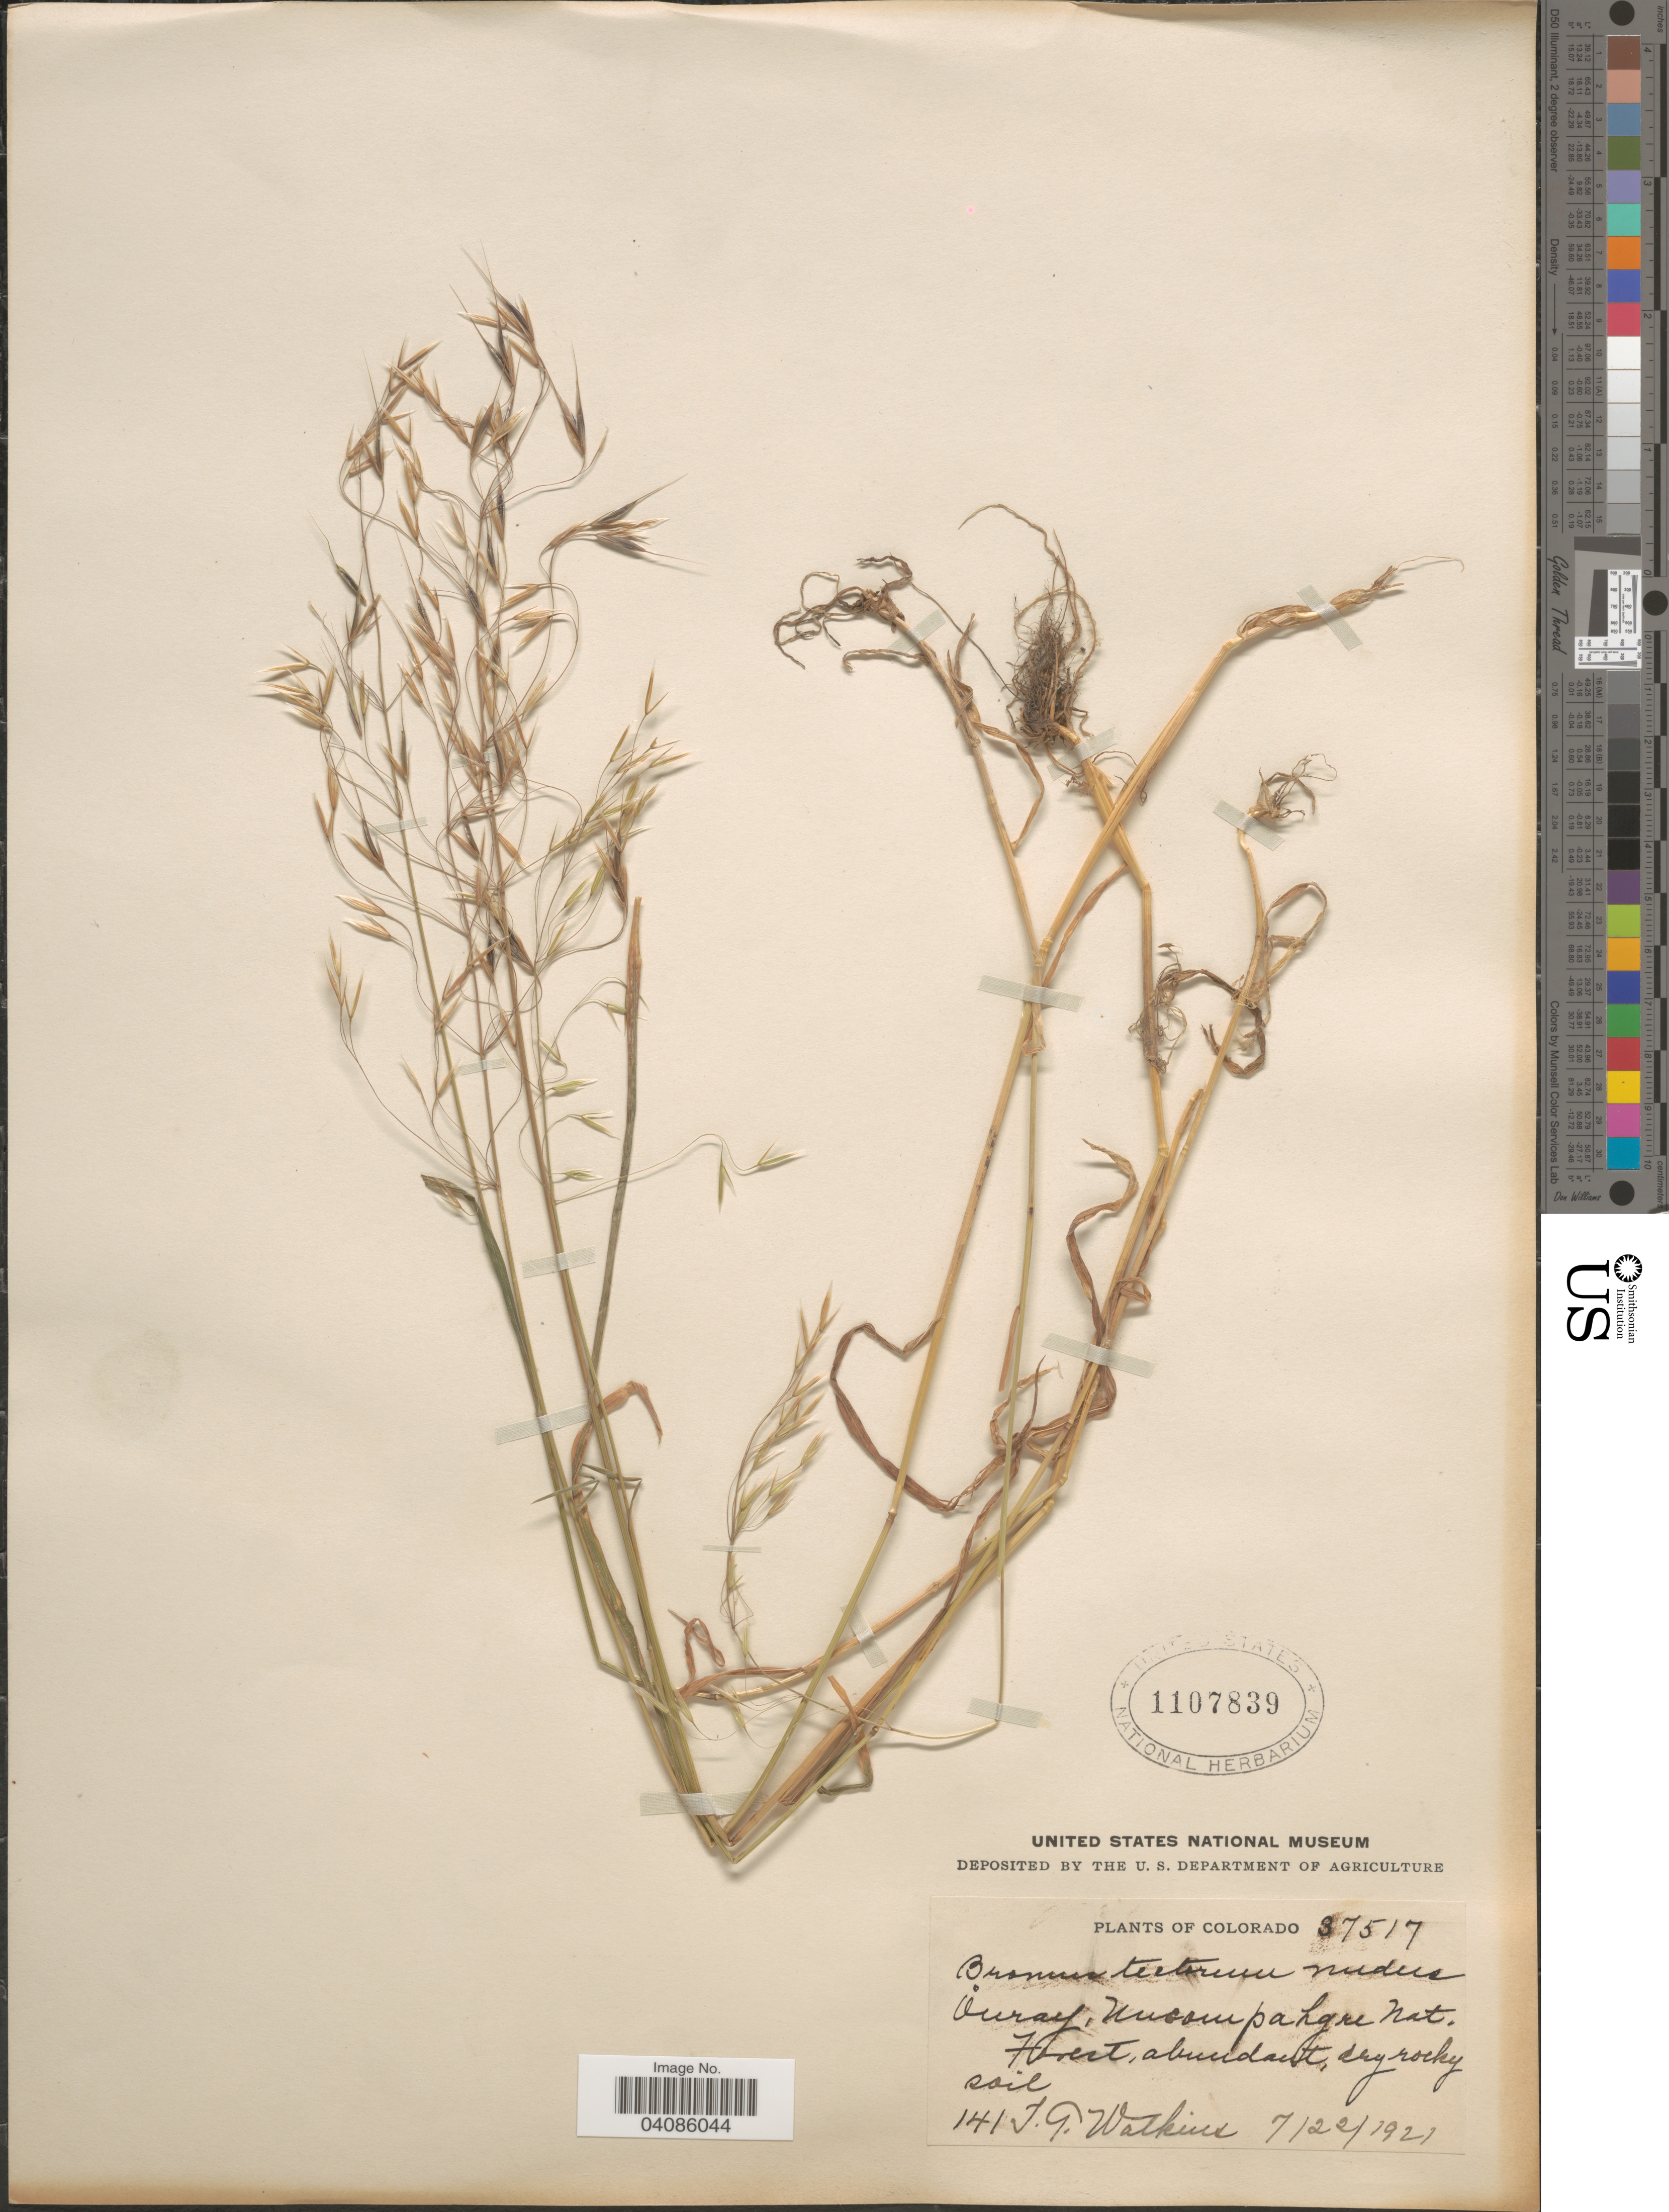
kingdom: Plantae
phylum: Tracheophyta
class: Liliopsida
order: Poales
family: Poaceae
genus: Bromus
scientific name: Bromus tectorum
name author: L.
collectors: T. Watkins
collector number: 141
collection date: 1921-07-22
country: United States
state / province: Colorado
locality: Ouray, Uncompahgre Nat. Forest, abundant, dry rocky soil.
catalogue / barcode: US 1107839